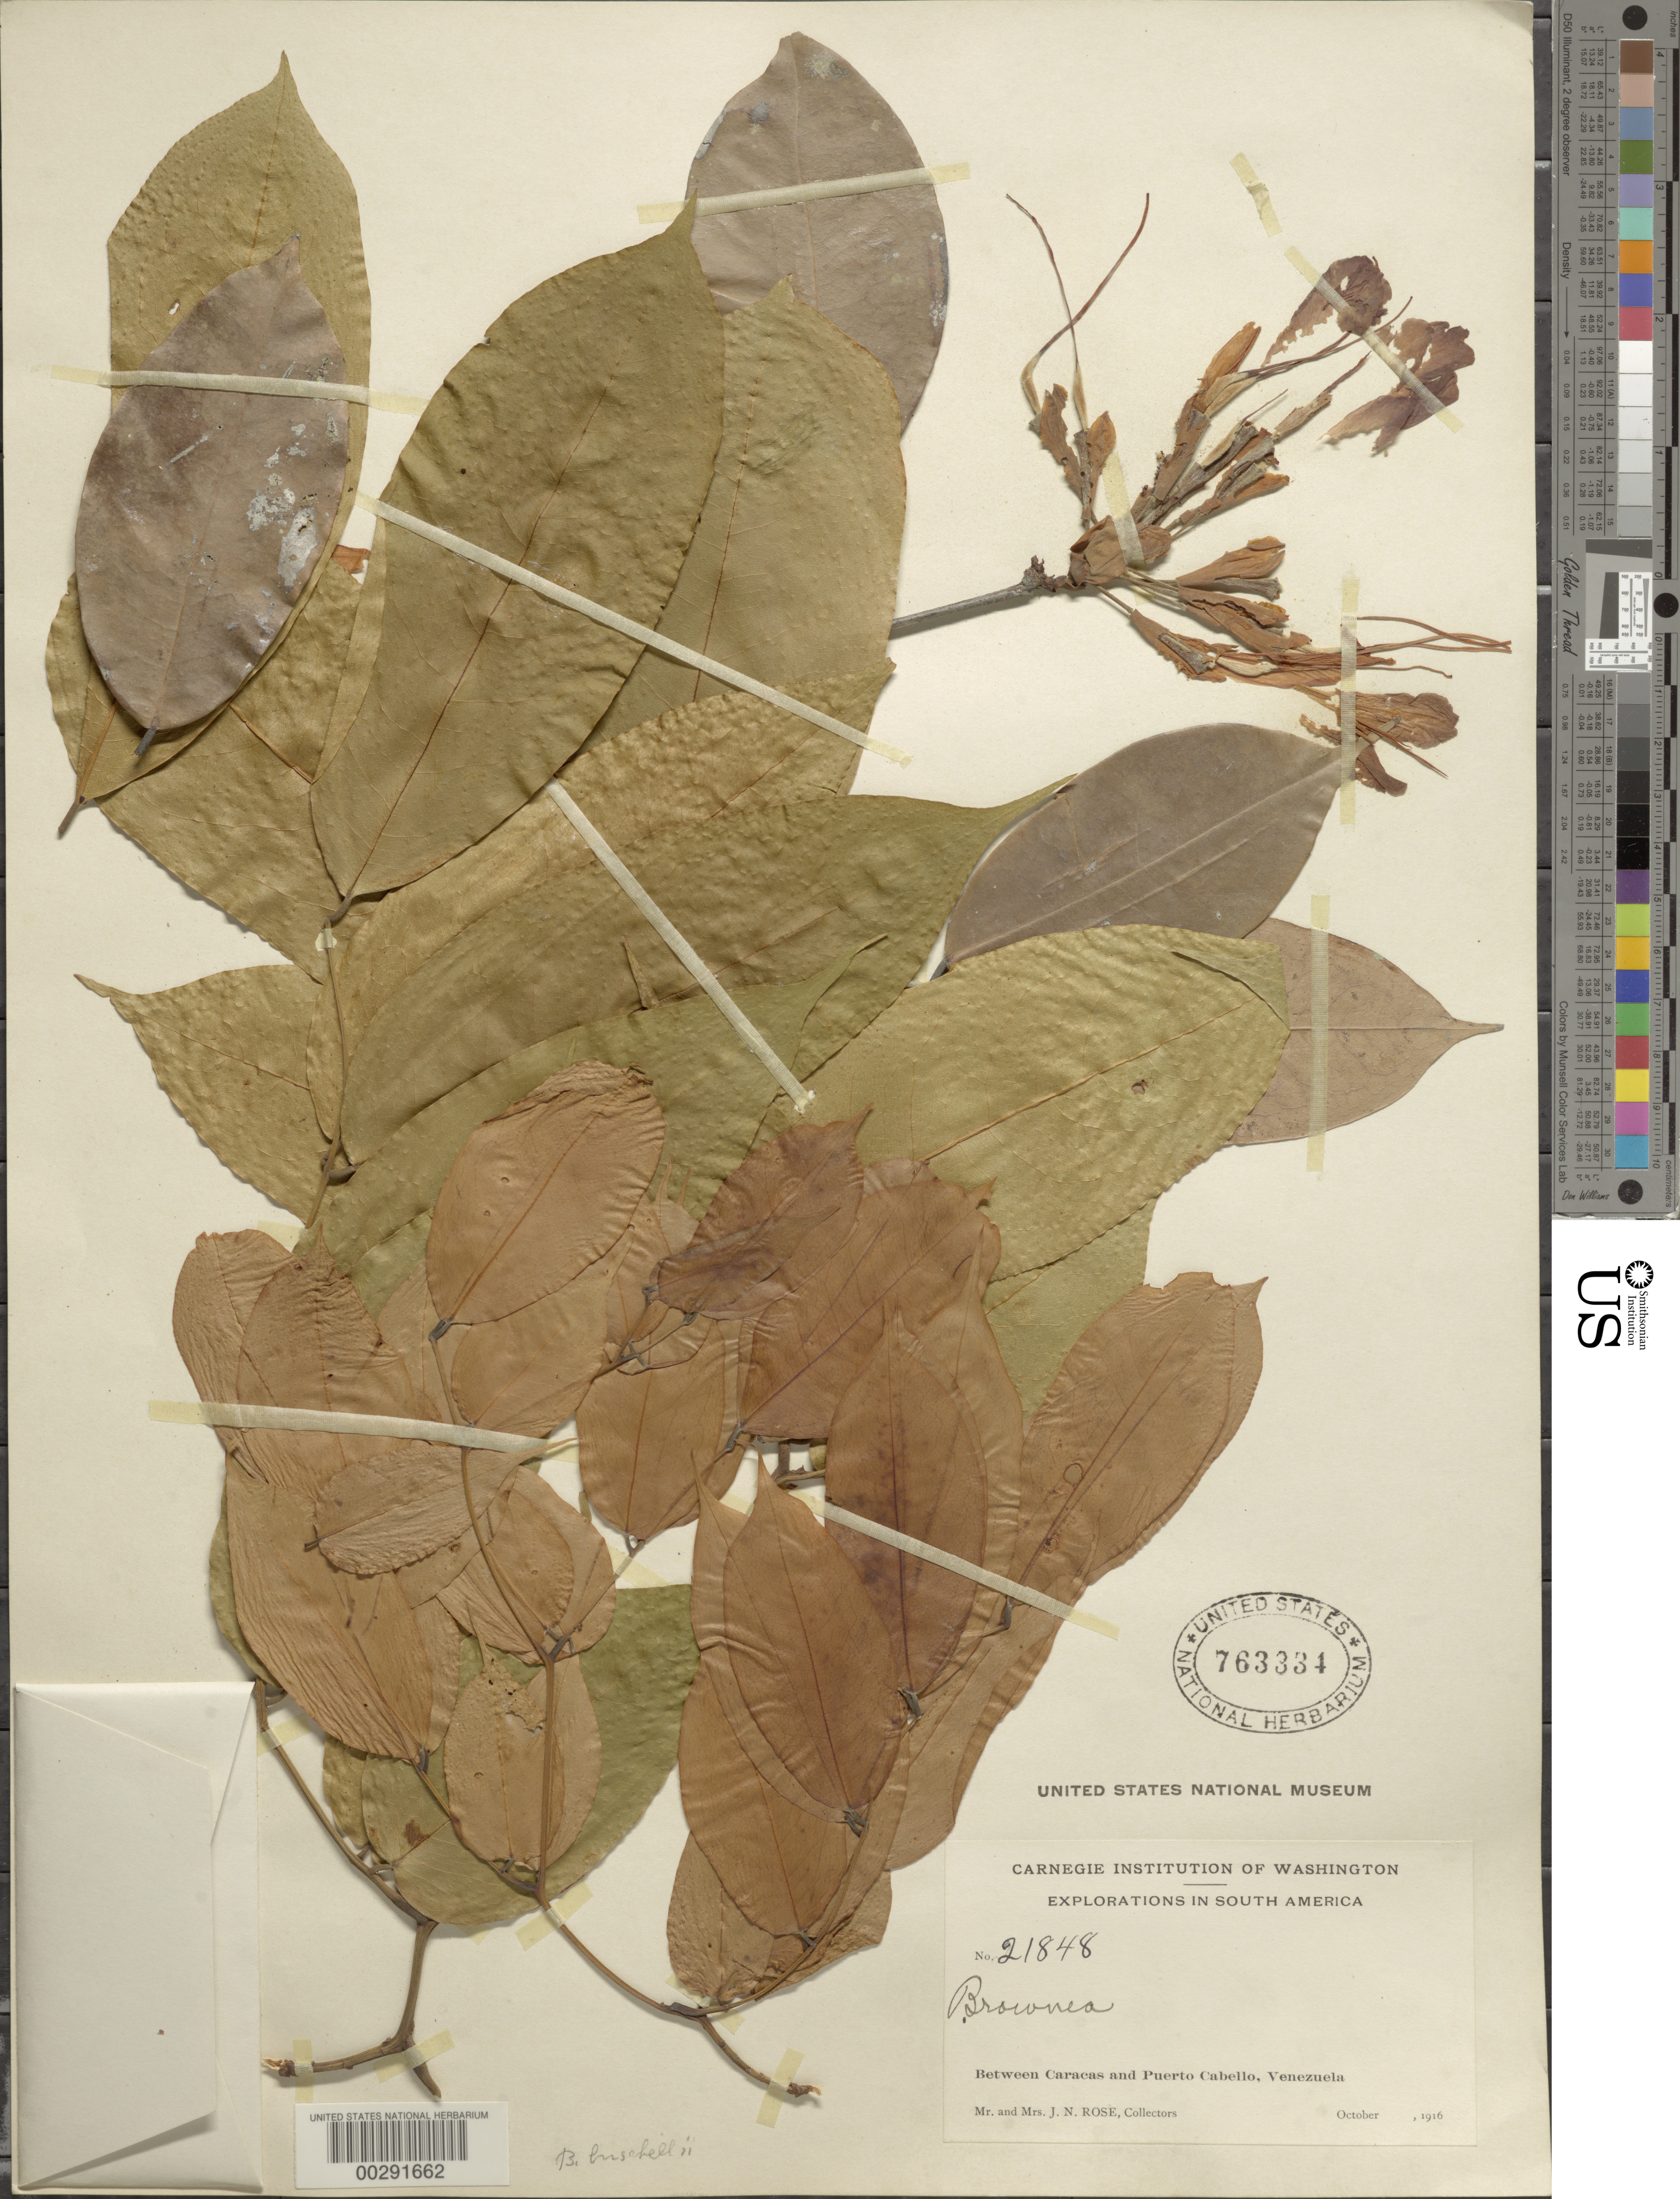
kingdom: Plantae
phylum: Tracheophyta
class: Magnoliopsida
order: Fabales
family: Fabaceae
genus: Brownea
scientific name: Brownea sp.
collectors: J. N. Rose & J. M. Rose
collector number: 21848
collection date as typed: Oct 1916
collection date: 1916-10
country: Venezuela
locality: Between caracas and puerto cabello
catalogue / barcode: US 763334